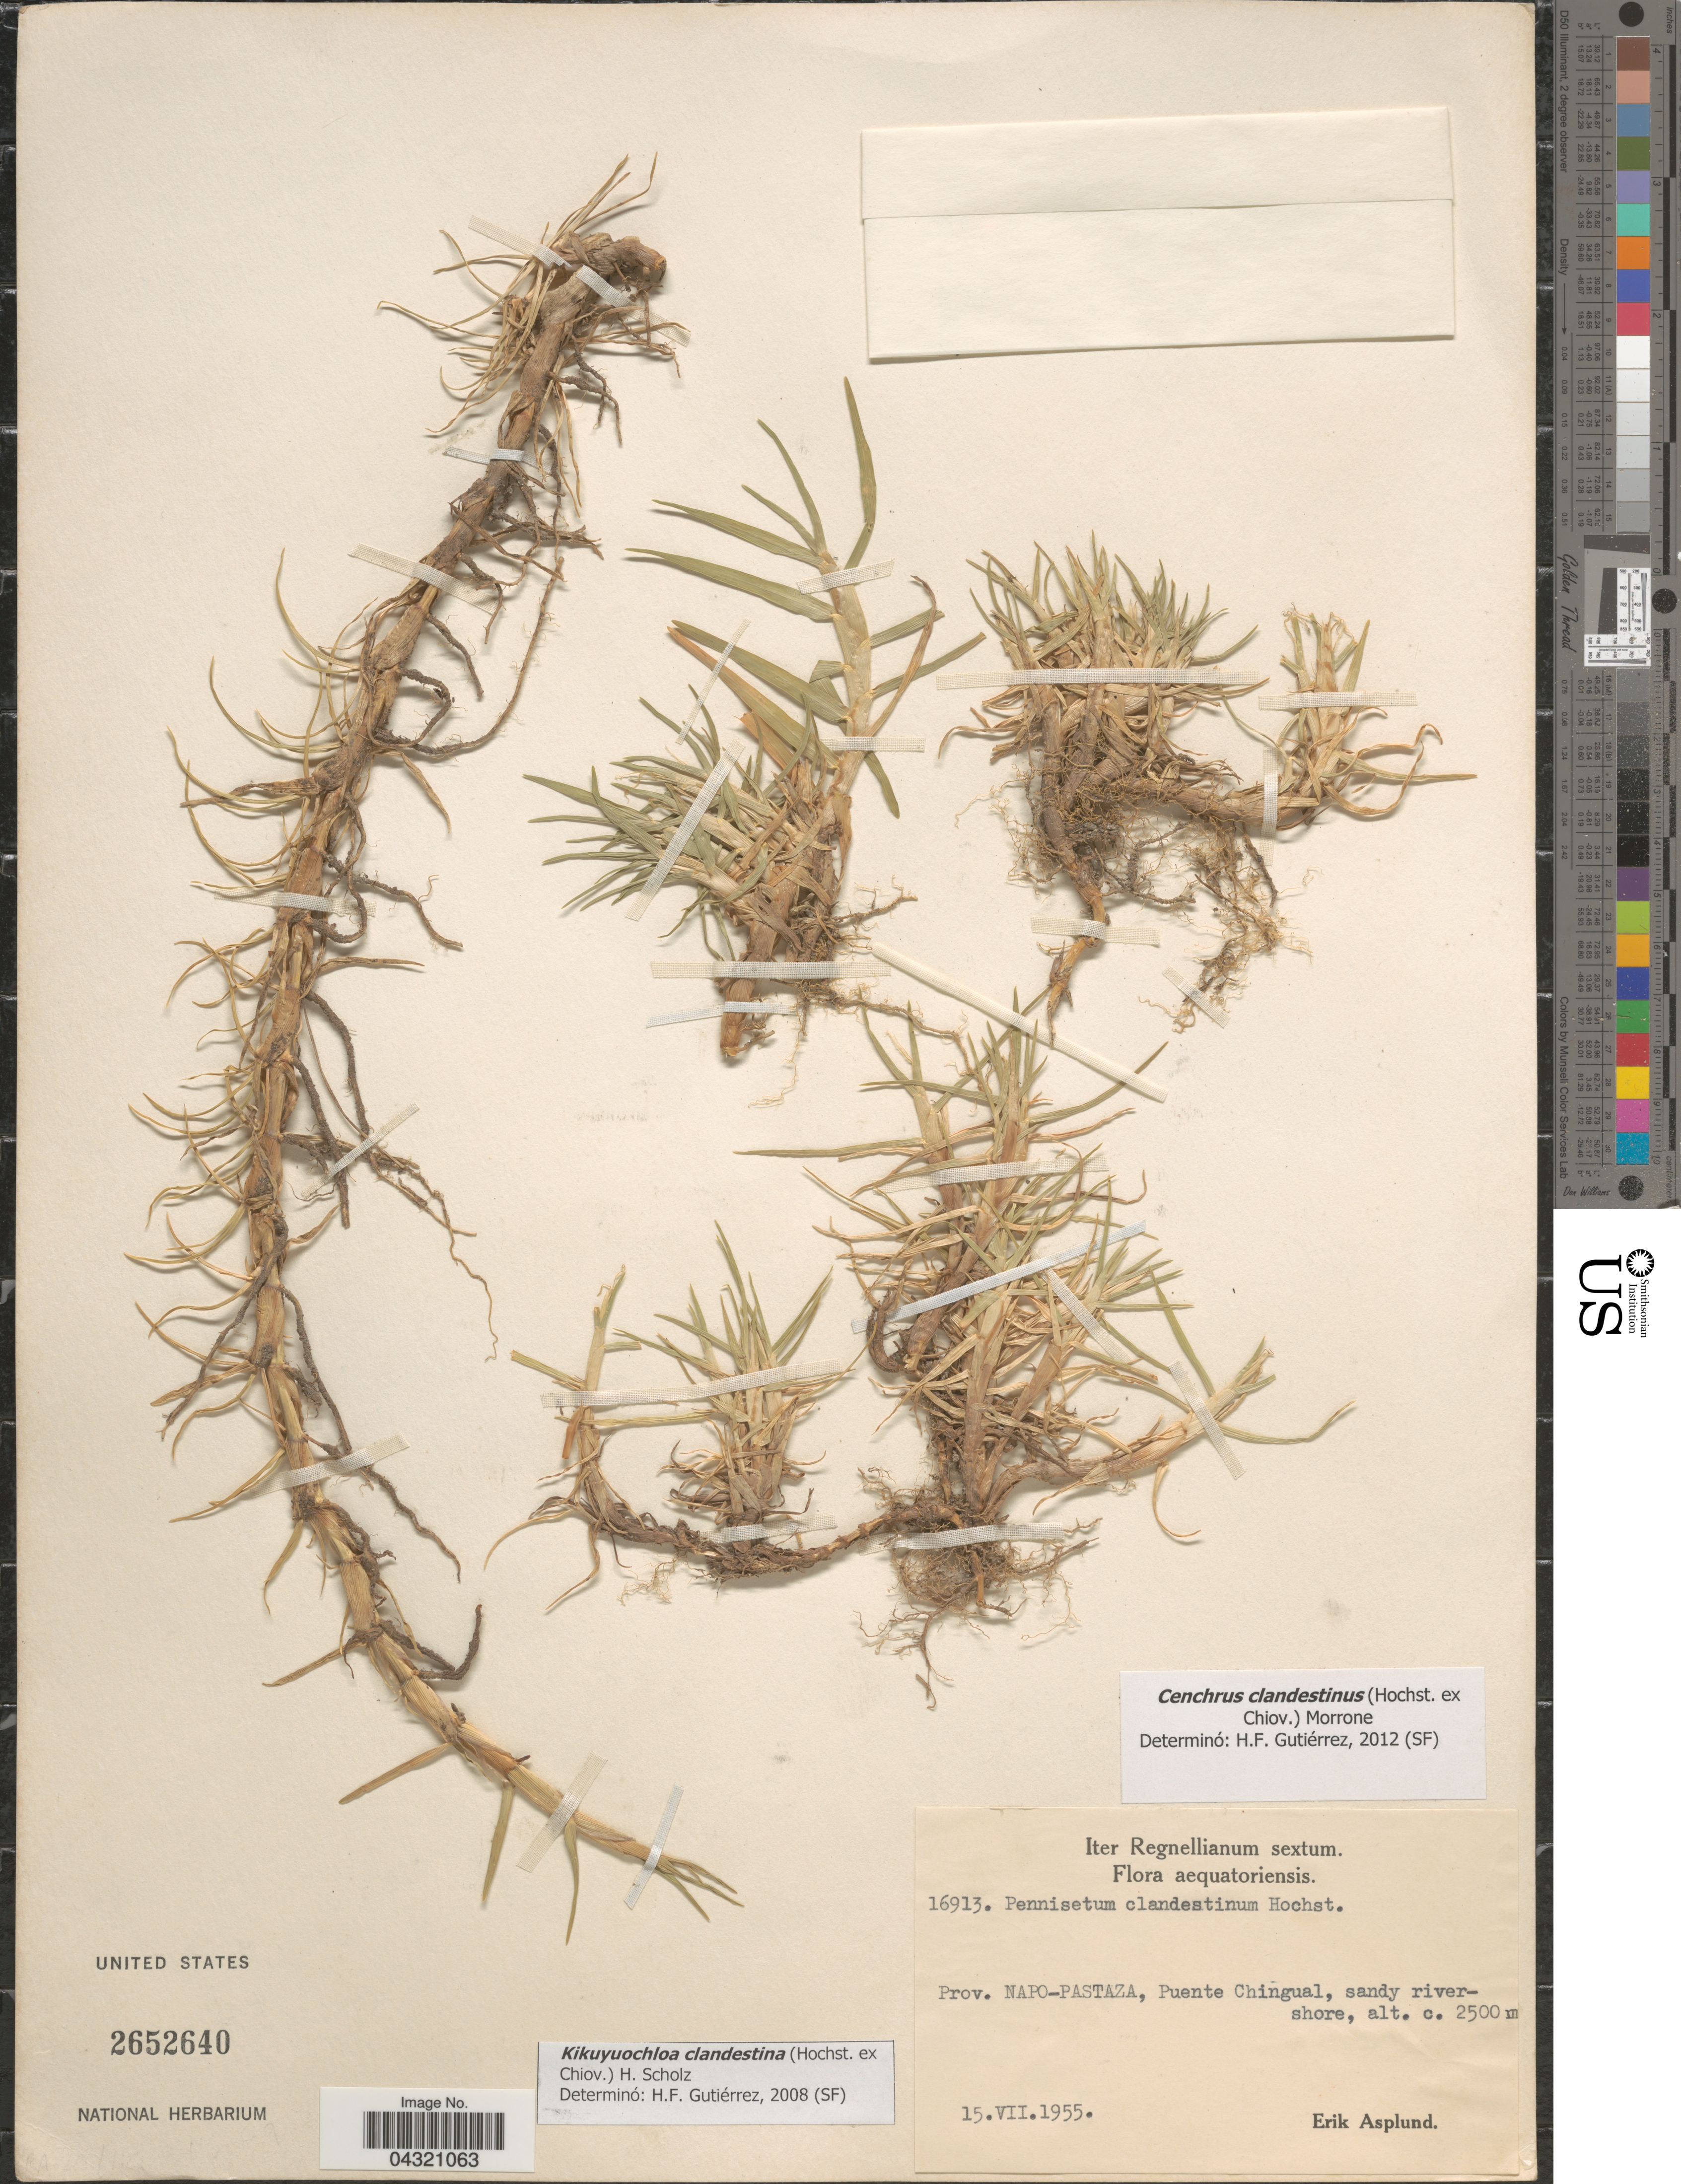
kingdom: Plantae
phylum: Tracheophyta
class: Liliopsida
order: Poales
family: Poaceae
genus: Cenchrus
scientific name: Cenchrus clandestinus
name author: (Hochst. & Chiov.) Morrone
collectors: E. Asplund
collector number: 16913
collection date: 1955-07-15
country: Ecuador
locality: Iter Regnellianum sextum. Prov. Napo-Pastaza, Puente Chingual, sandy rivershore.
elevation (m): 2500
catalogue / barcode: US 2652640